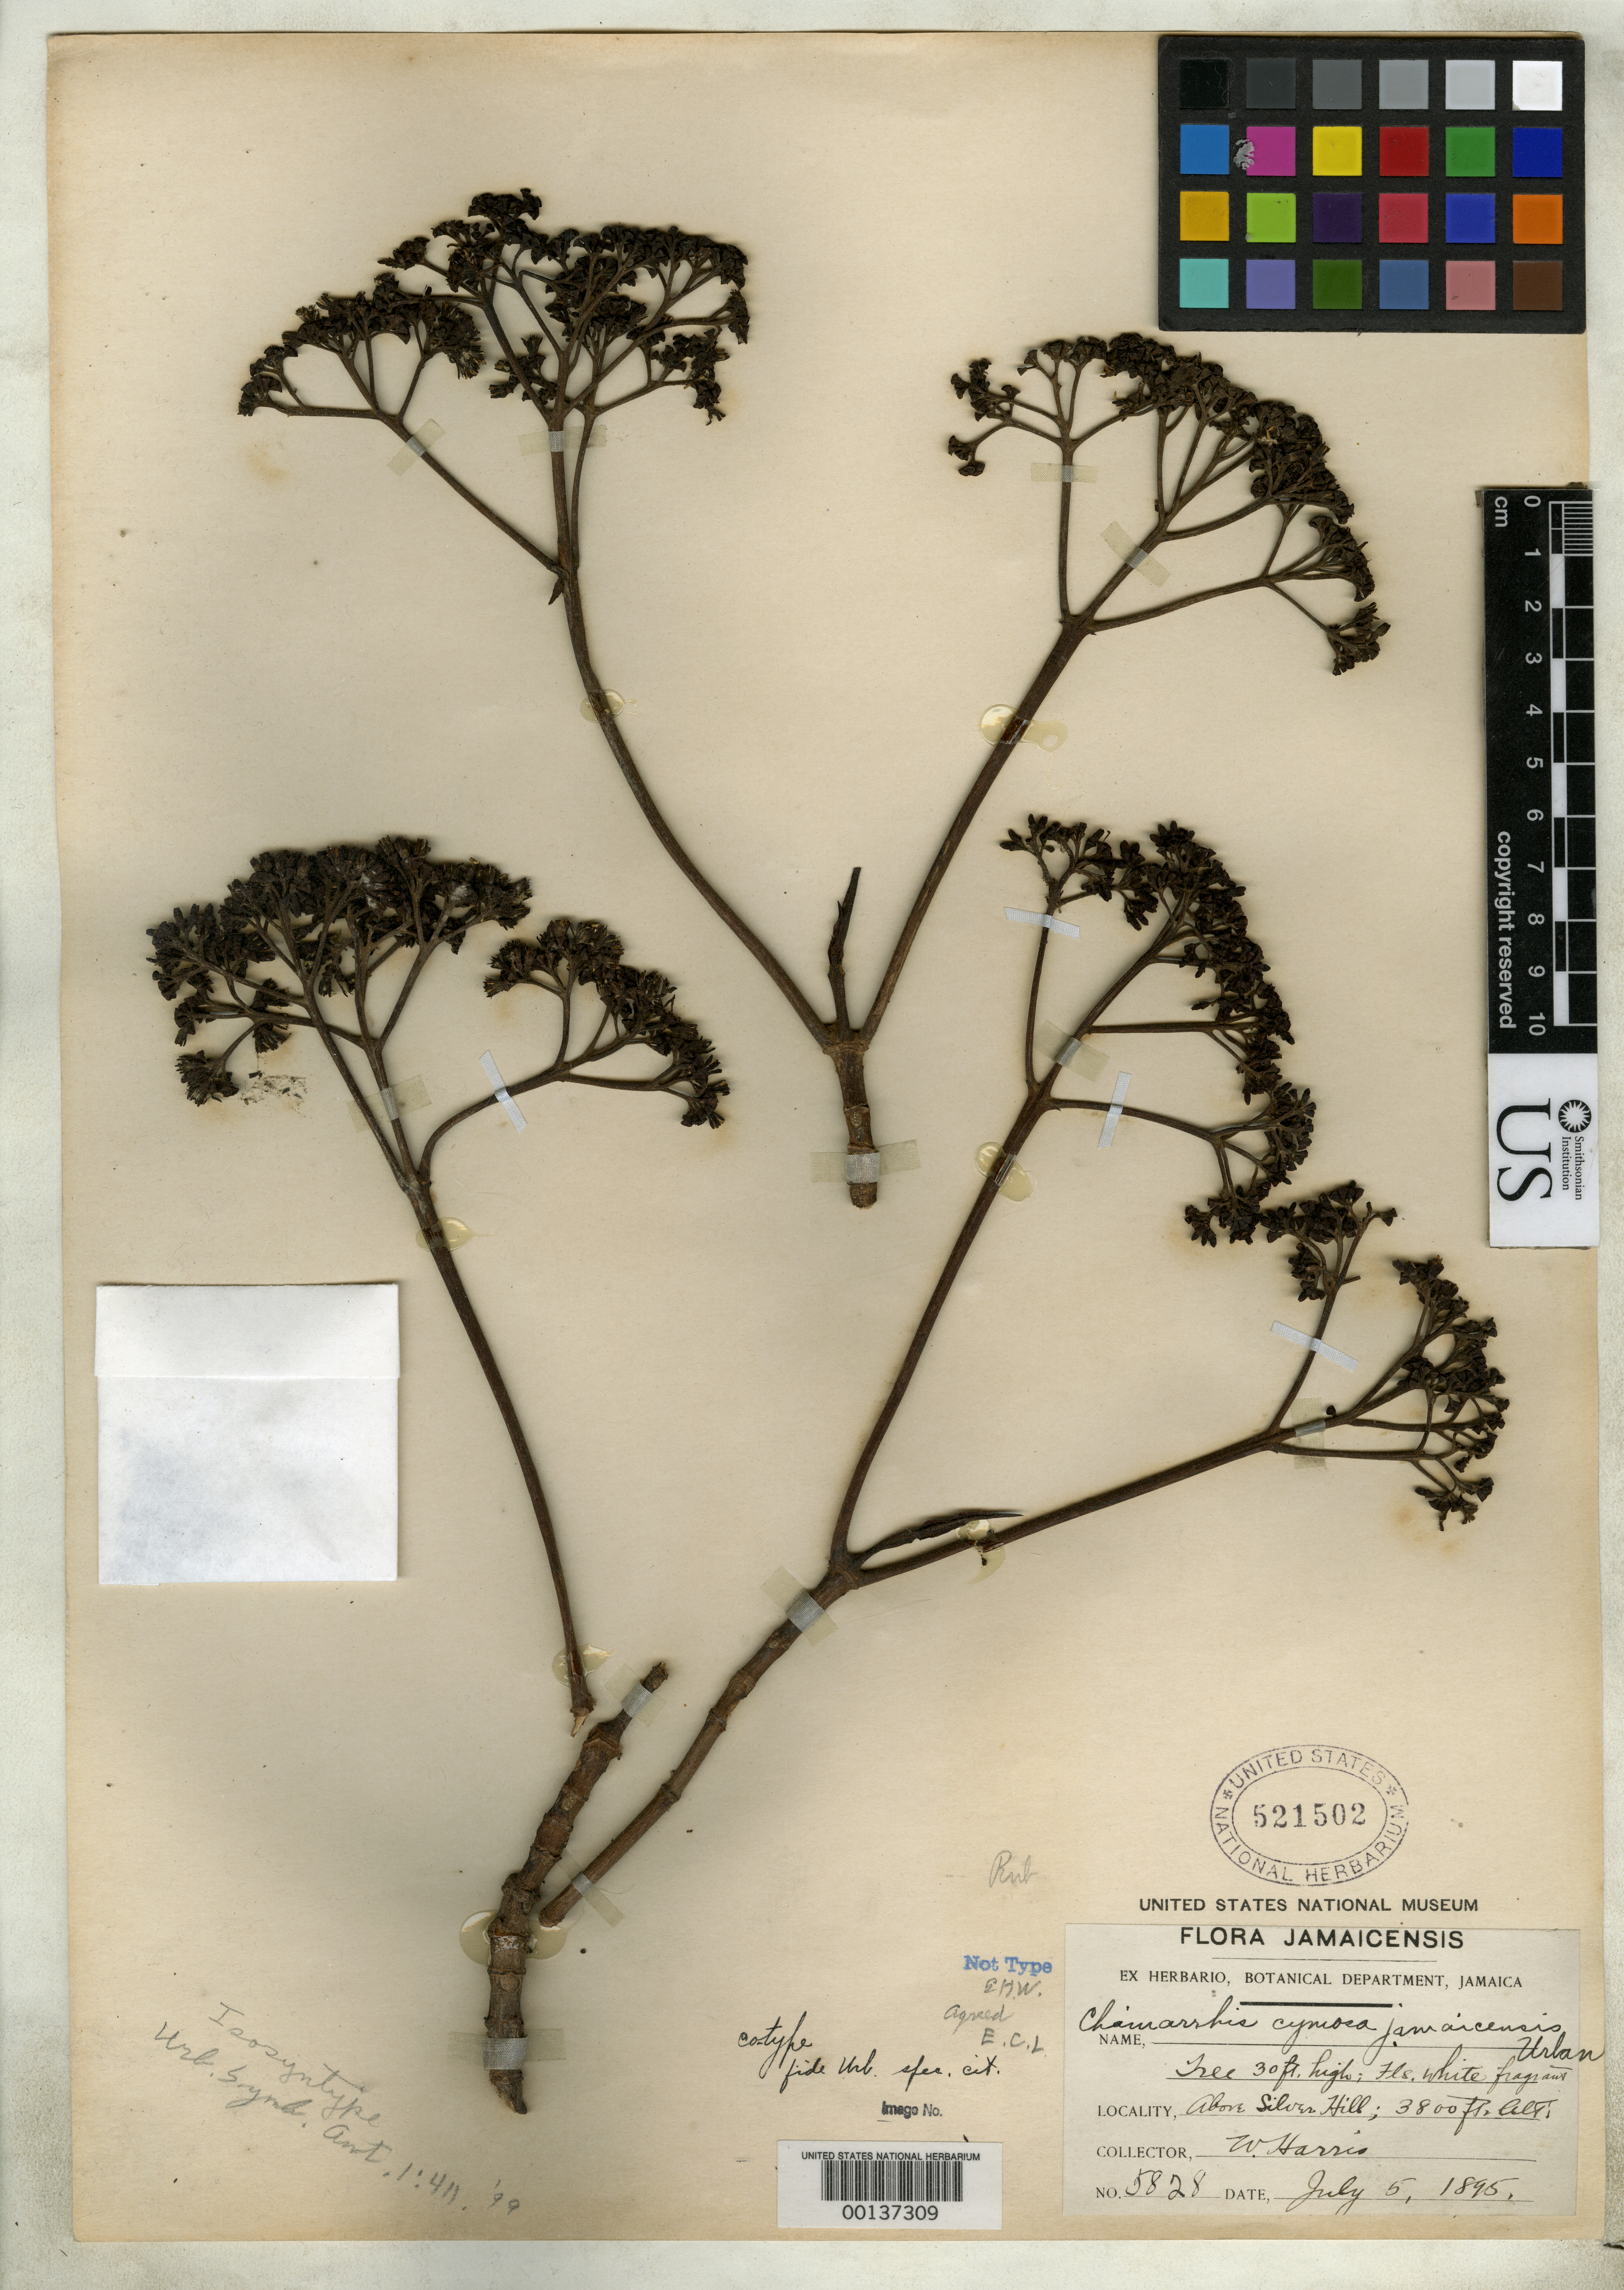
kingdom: Plantae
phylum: Tracheophyta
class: Magnoliopsida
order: Gentianales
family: Rubiaceae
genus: Chimarrhis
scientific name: Chimarrhis cymosa subsp. jamaicensis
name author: Urb.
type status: Isosyntype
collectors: J. A. Harris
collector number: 5828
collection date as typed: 05 Jul 1895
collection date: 1895-07-05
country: Jamaica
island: Greater Antilles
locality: Above Silver Hill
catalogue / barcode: US 521502